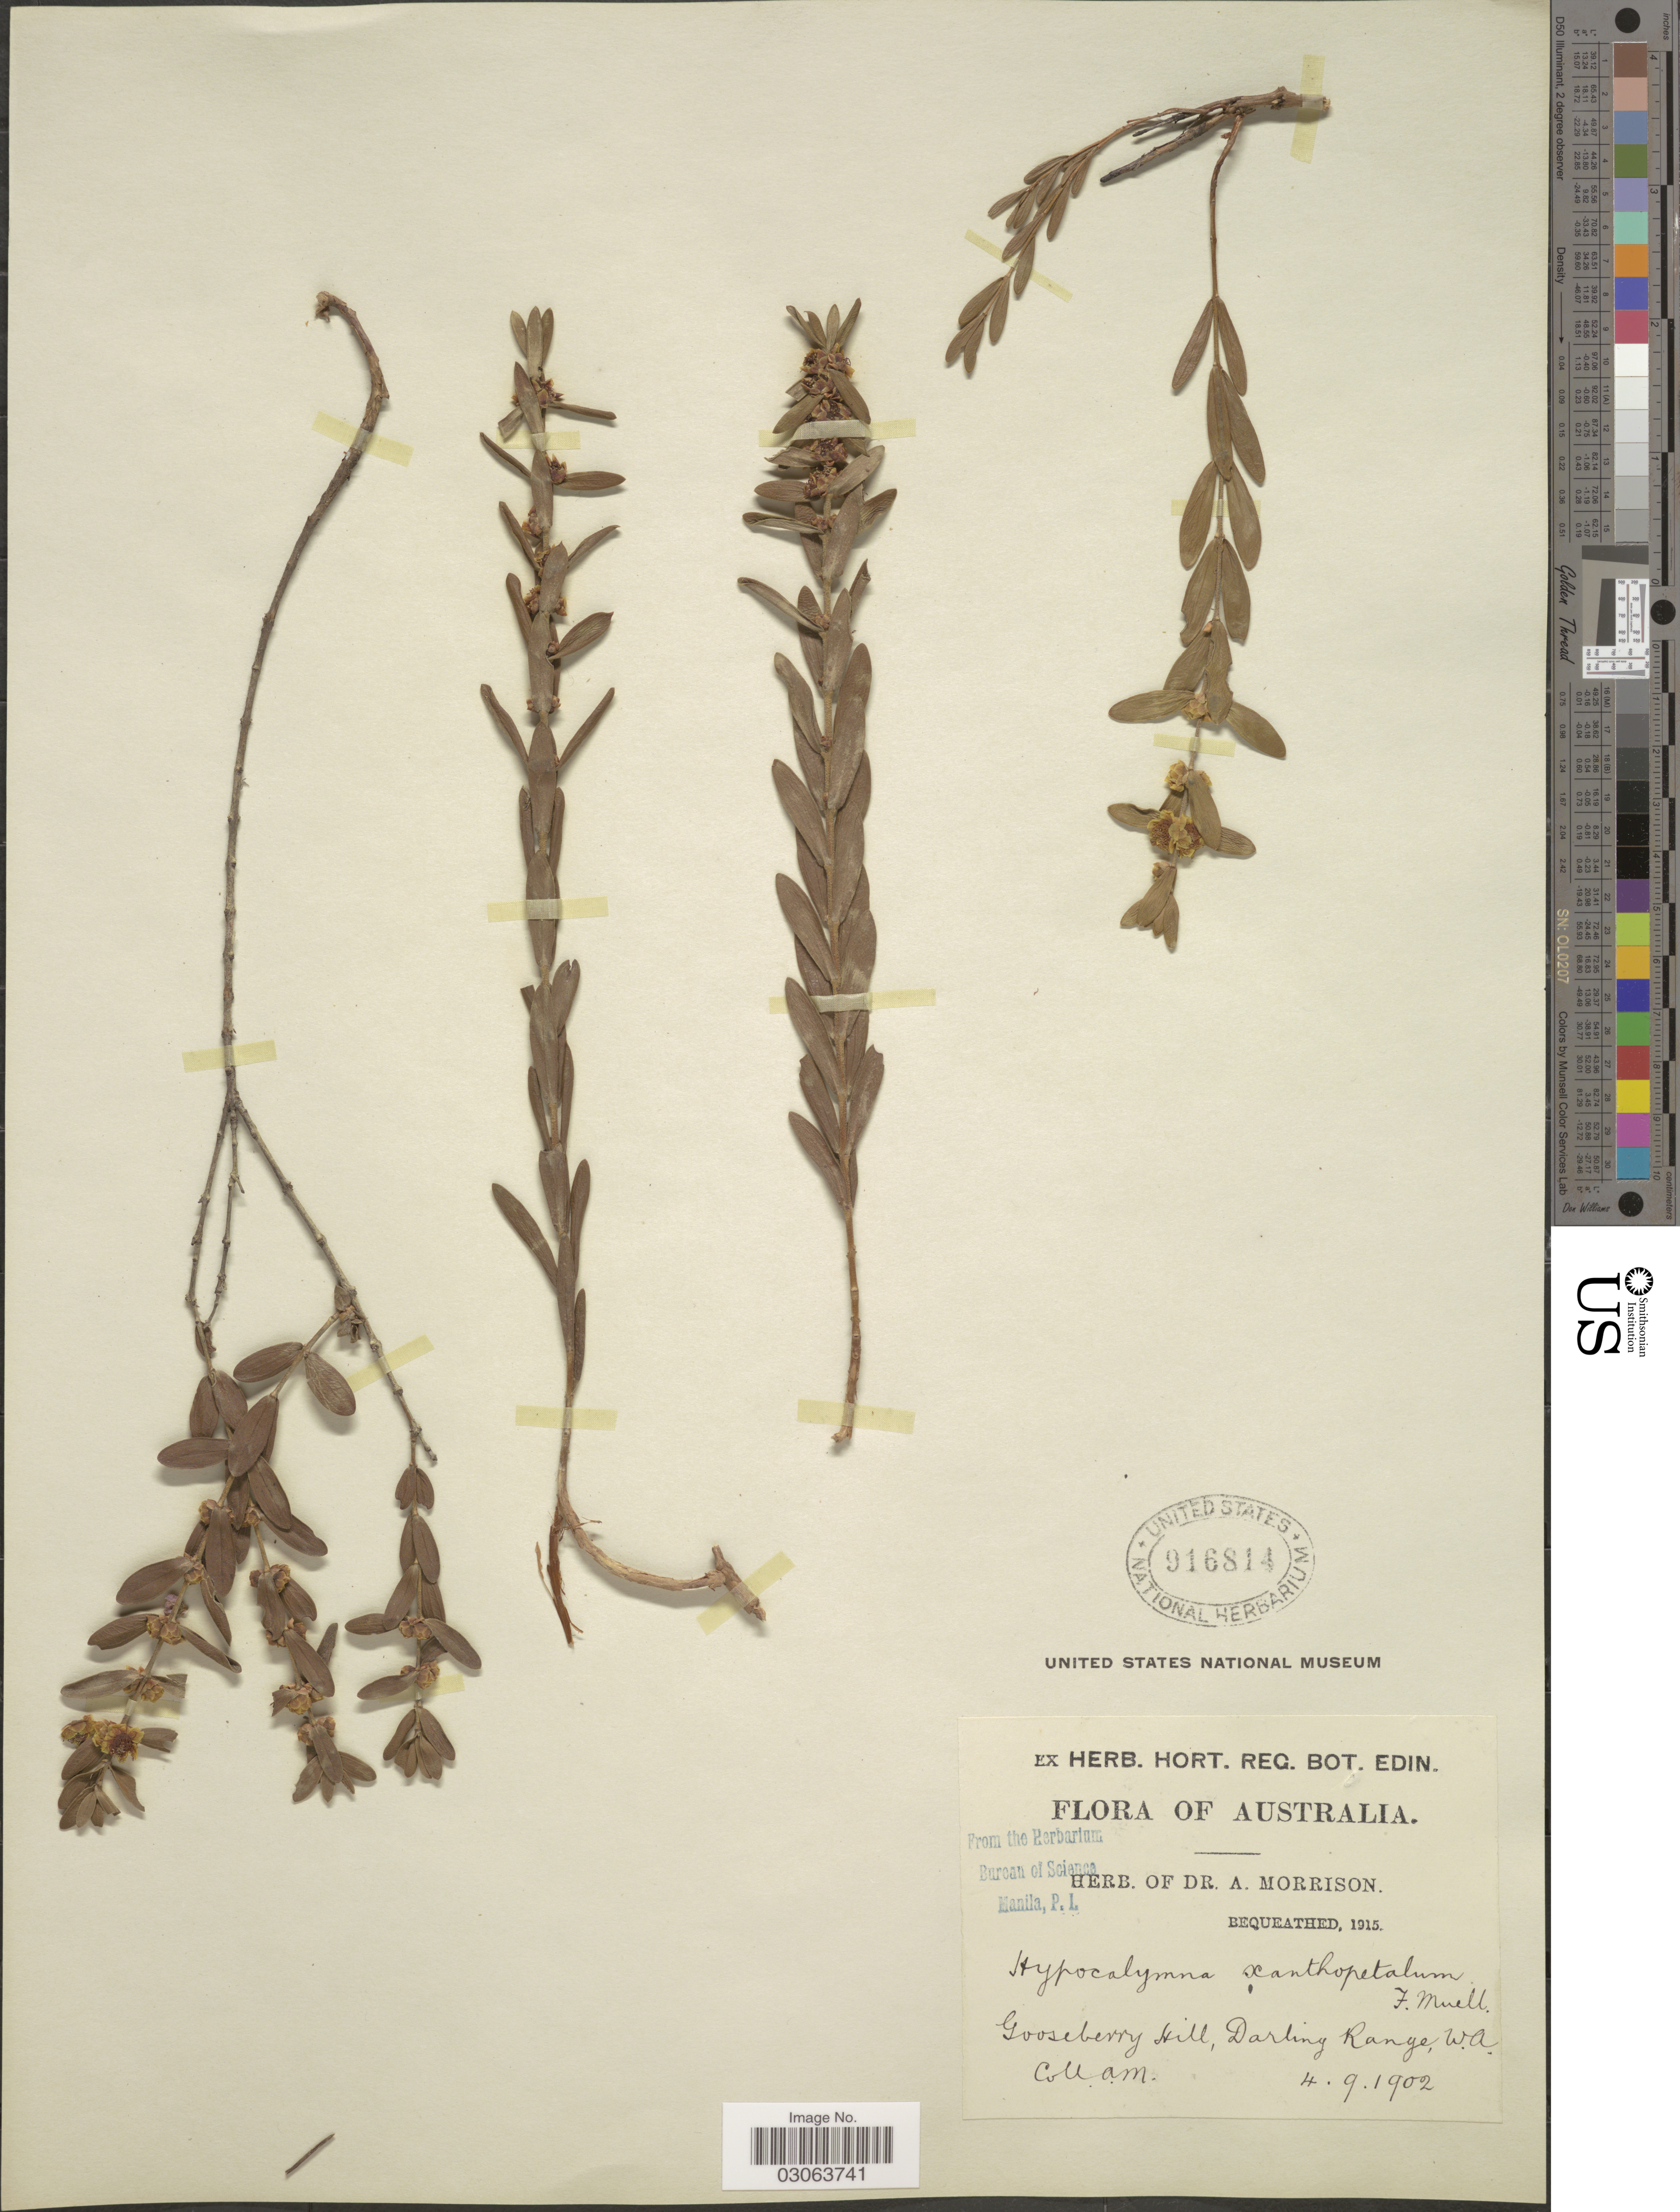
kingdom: Plantae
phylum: Tracheophyta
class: Magnoliopsida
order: Myrtales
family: Myrtaceae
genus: Hypocalymma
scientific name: Hypocalymma xanthopetalum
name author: F. Muell.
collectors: A. Morrison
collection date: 1902-09-04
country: Australia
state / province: Western Australia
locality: Gooseberry Hill, Darling Ranger.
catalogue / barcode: US 916814